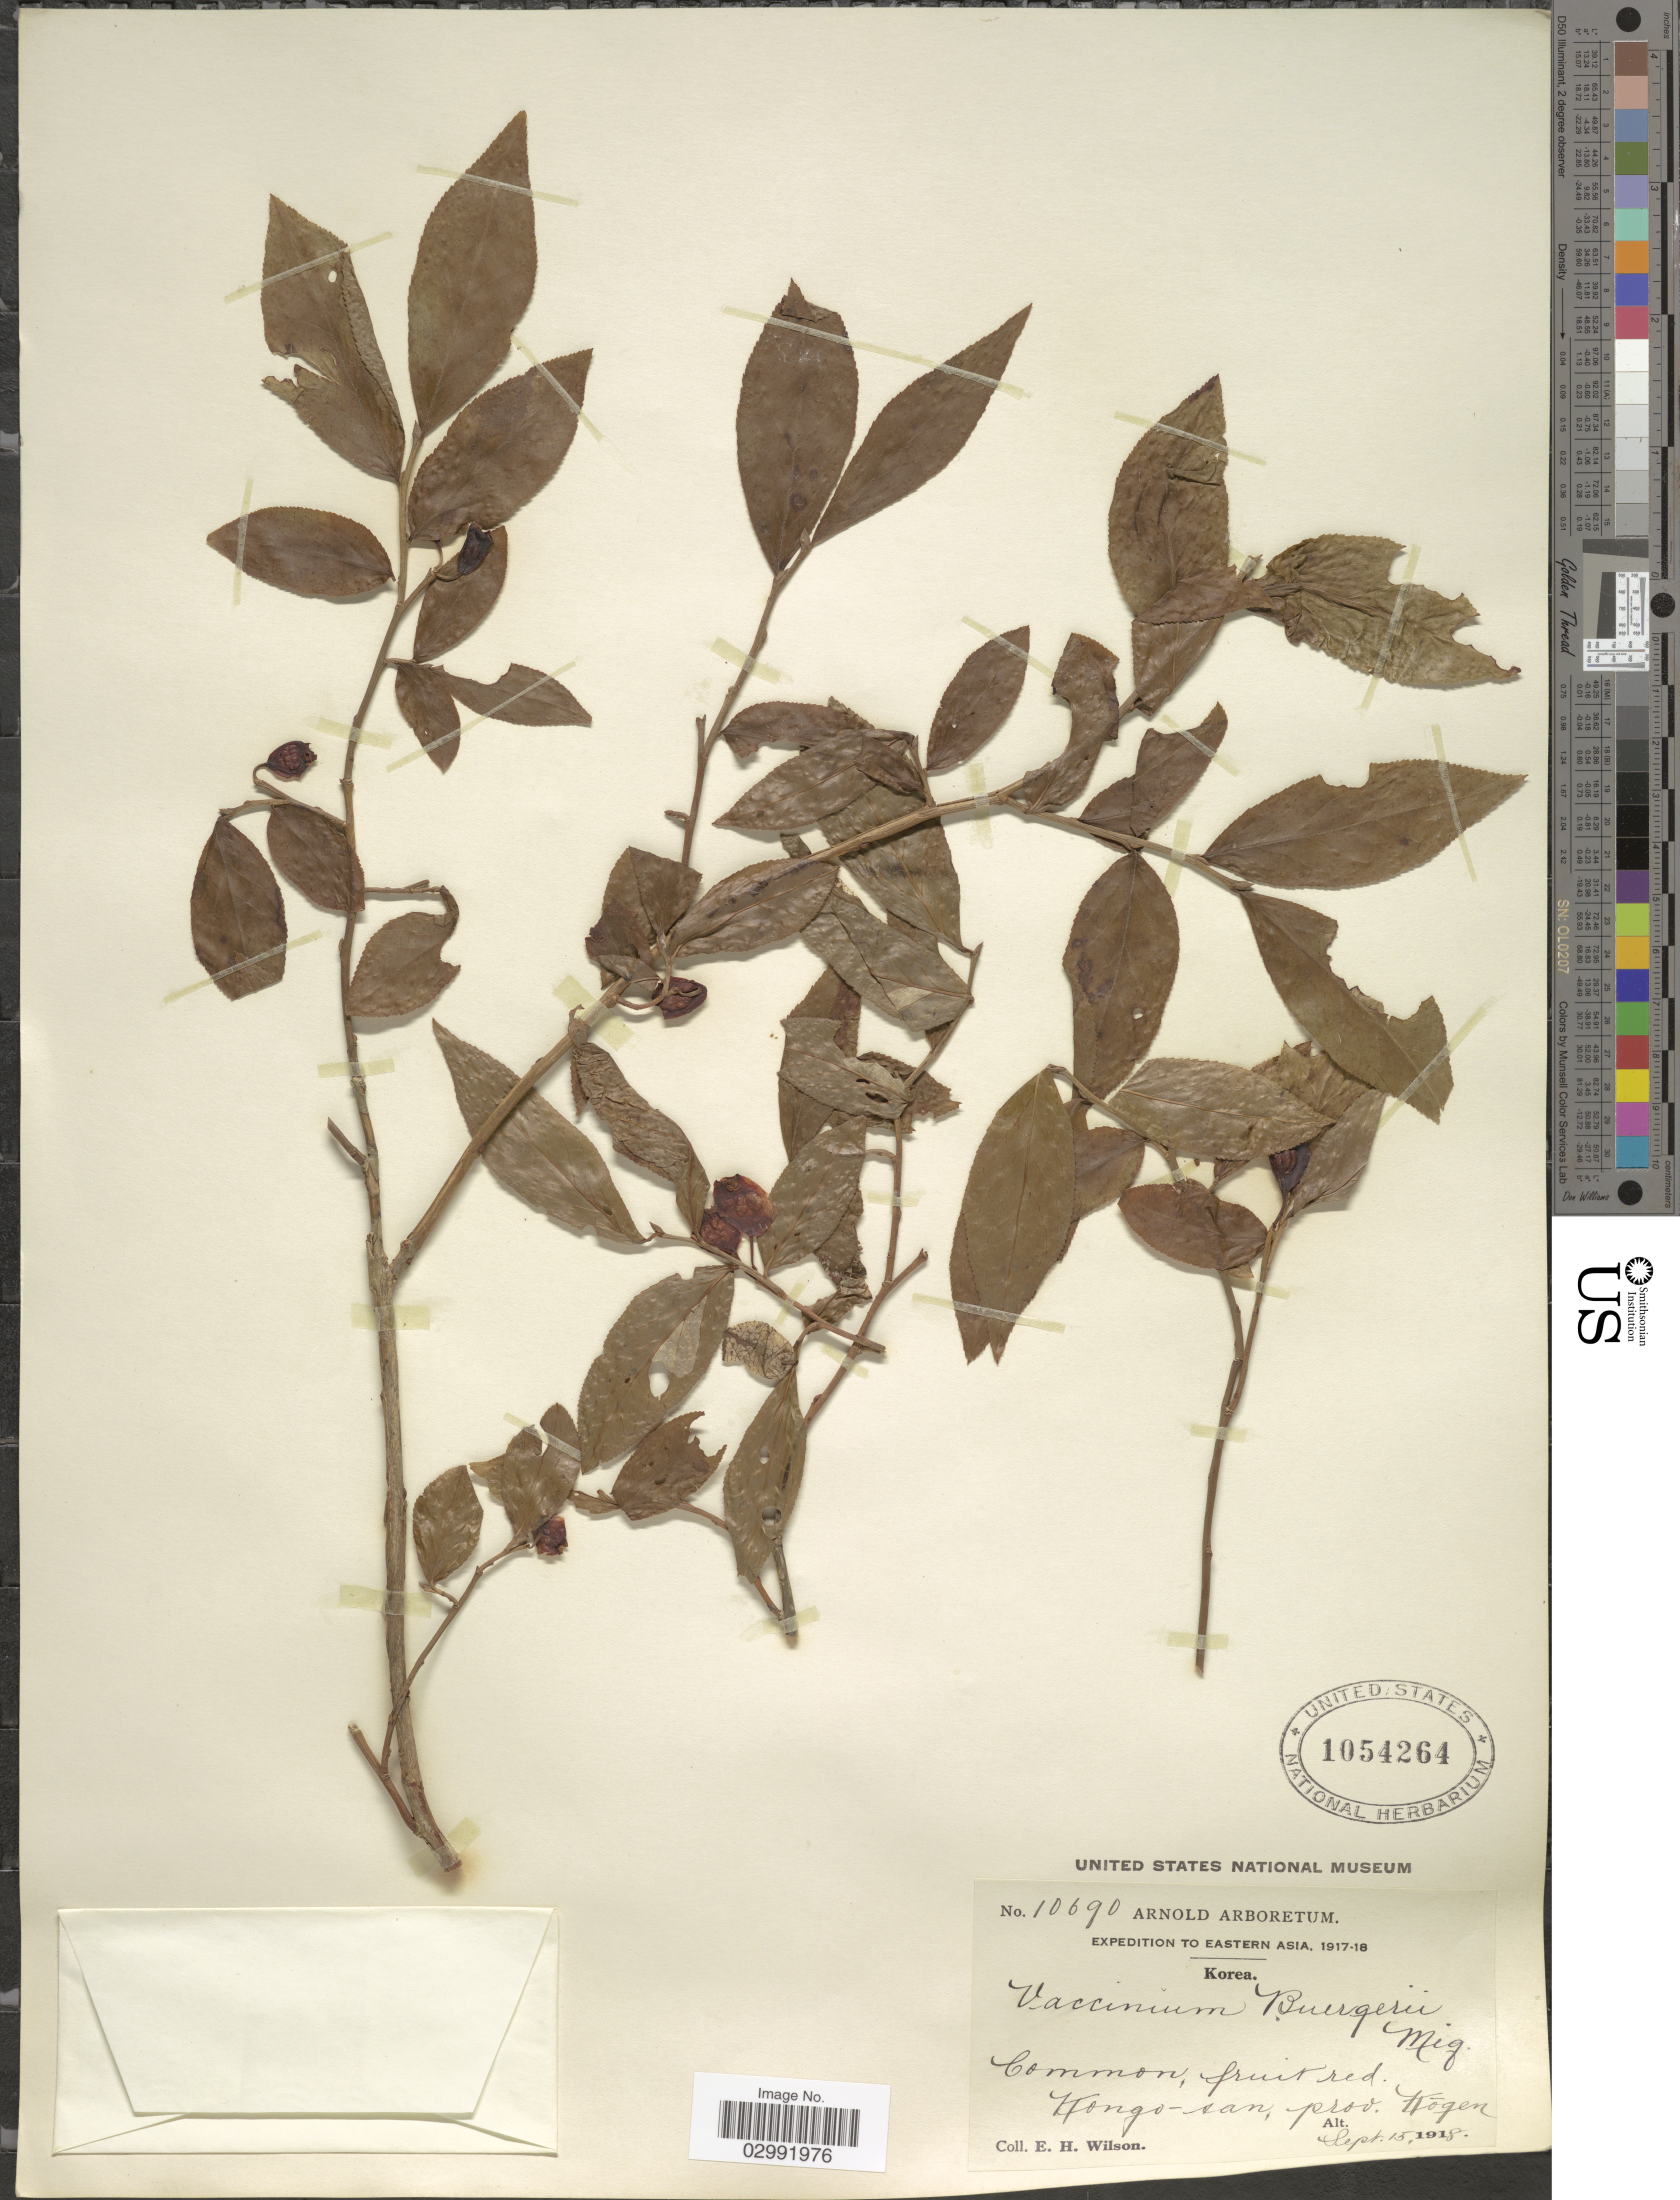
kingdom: Plantae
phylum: Tracheophyta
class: Magnoliopsida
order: Ericales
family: Ericaceae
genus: Vaccinium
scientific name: Vaccinium buergeri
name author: Miq.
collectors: E. Wilson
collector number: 10690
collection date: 1918-09-15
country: North Korea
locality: Eastern Asia, Korea. Kongo-san, prov. Kógen.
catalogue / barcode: US 1054264